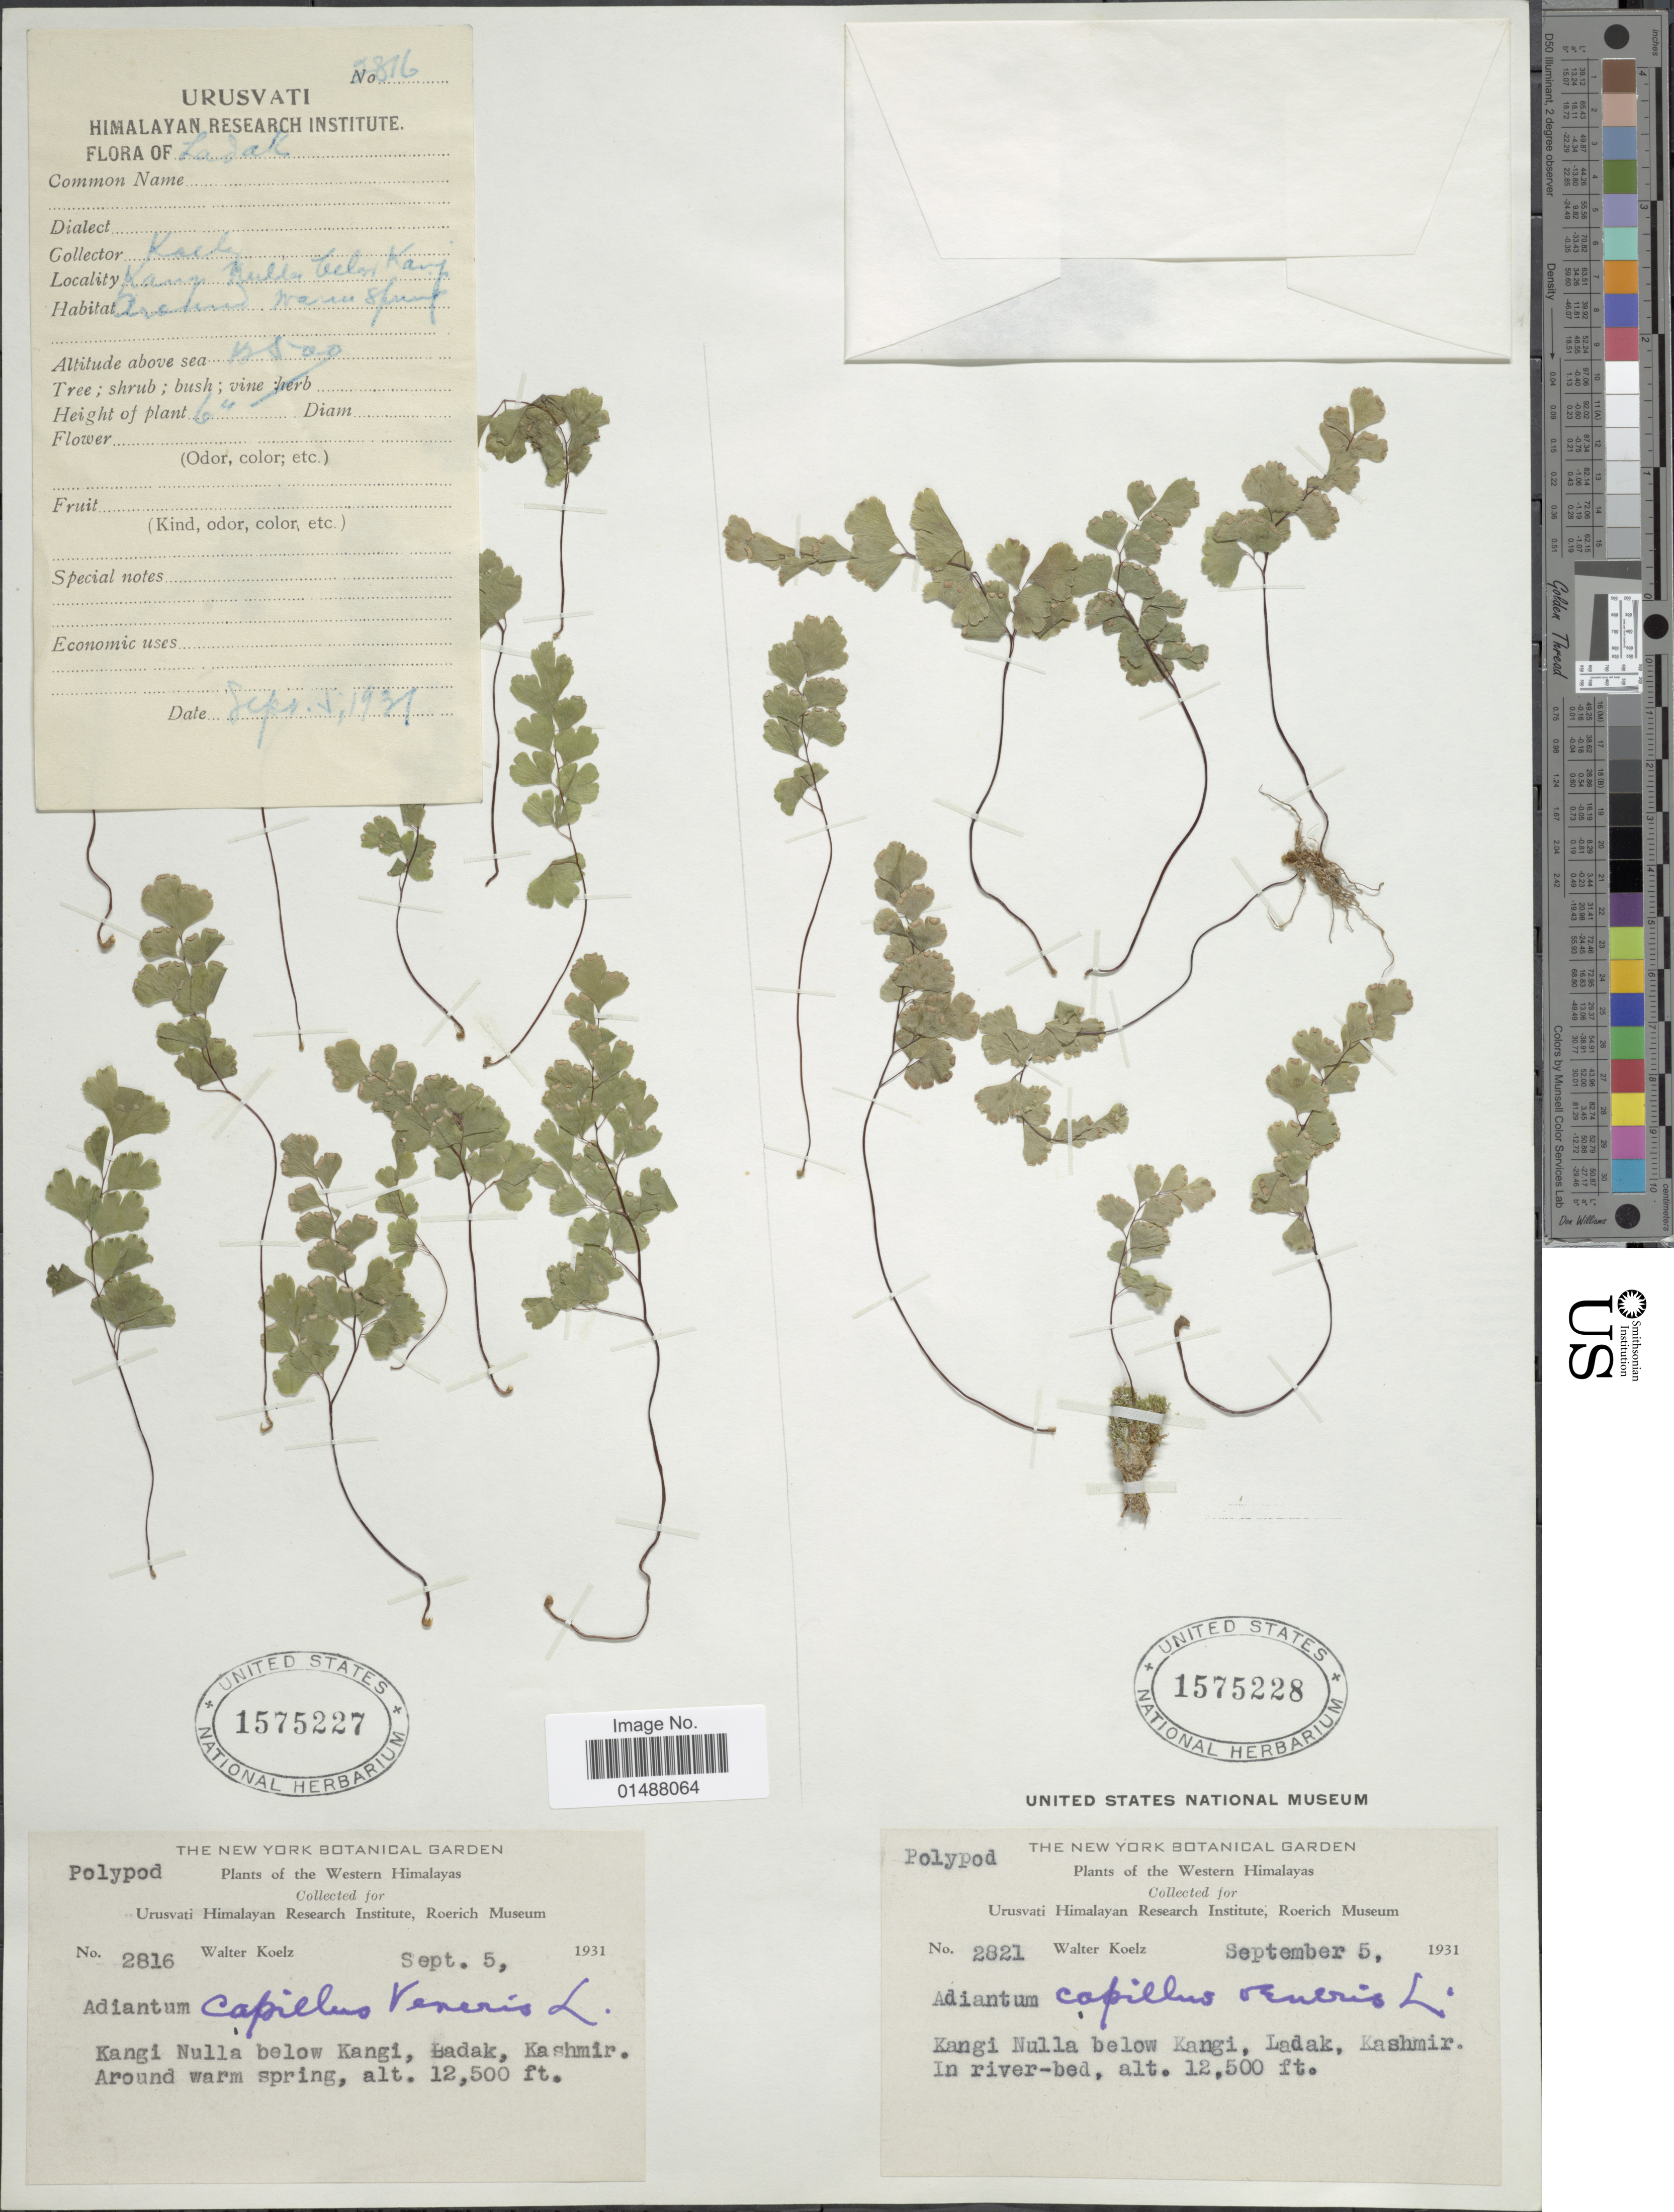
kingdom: Plantae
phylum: Tracheophyta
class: Polypodiopsida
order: Polypodiales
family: Pteridaceae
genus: Adiantum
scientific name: Adiantum capillus-veneris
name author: L.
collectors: W. N. Koelz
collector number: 2816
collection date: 1931-09-05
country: India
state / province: Ladakh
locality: Western Himalaya, Kangi Nulla below Kangi, Ladak, Kashmir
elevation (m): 3.8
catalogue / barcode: US 1575227